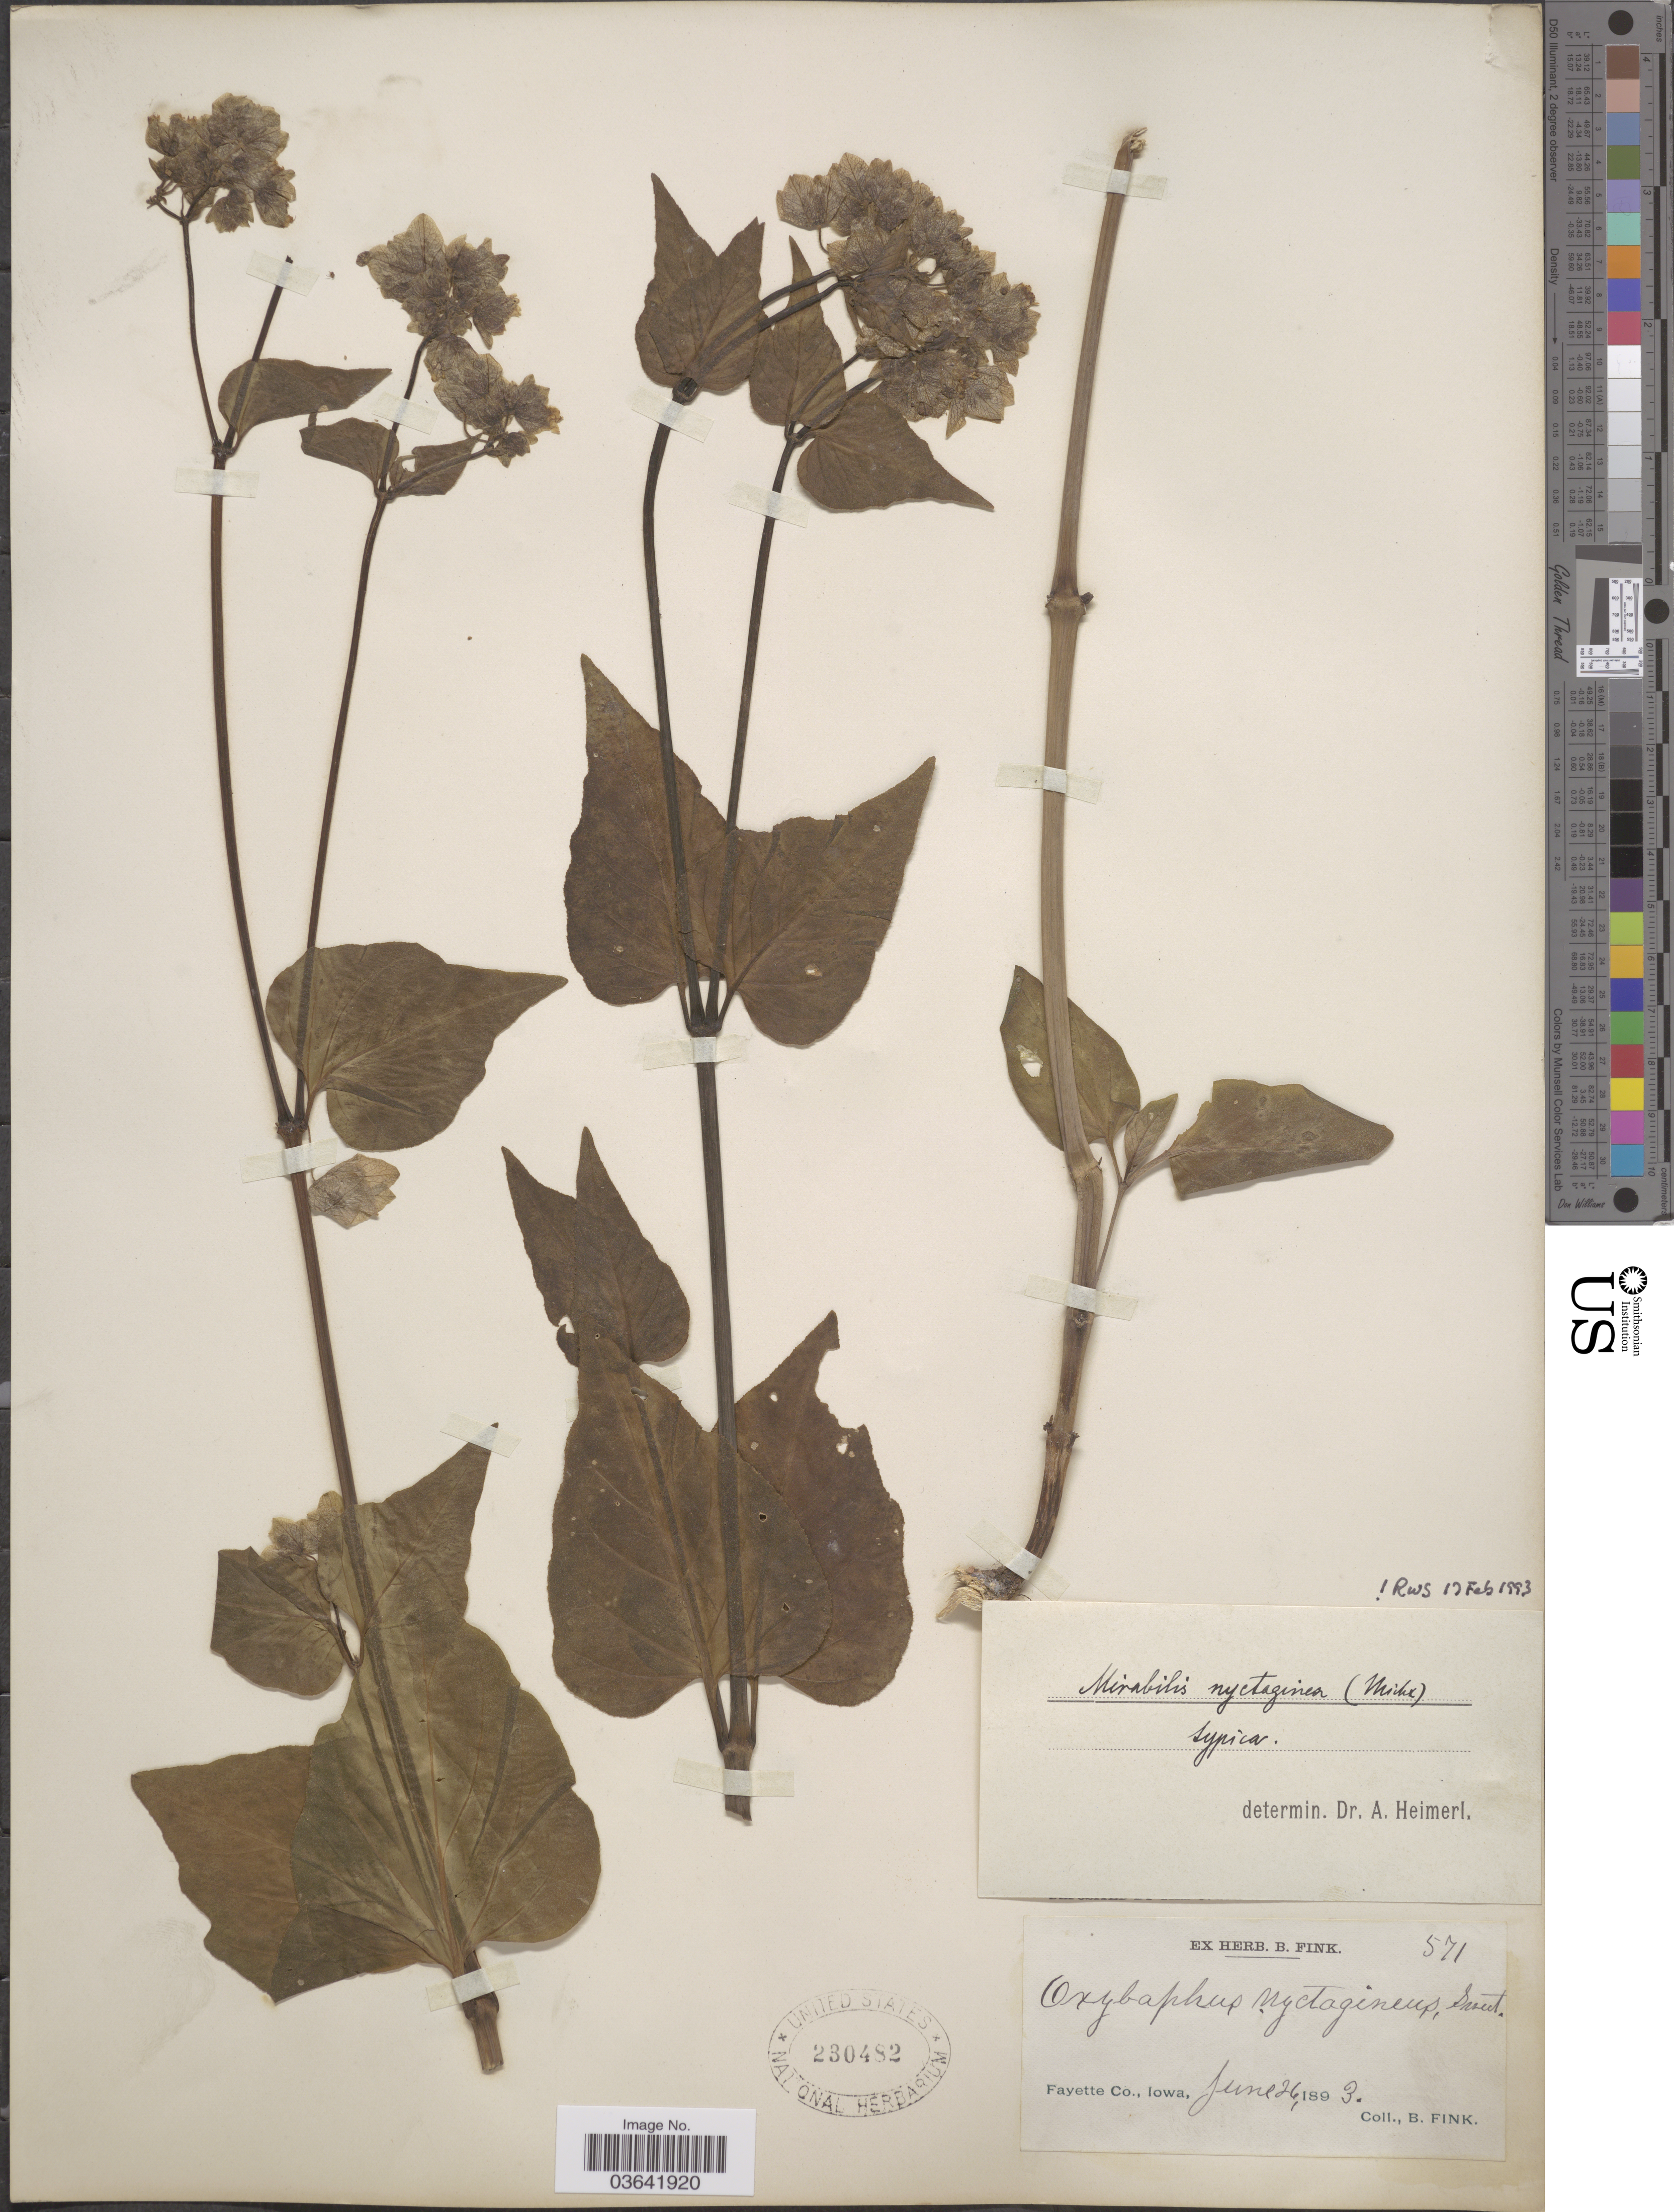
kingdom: Plantae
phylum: Tracheophyta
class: Magnoliopsida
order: Caryophyllales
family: Nyctaginaceae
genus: Mirabilis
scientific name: Mirabilis nyctaginea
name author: (Michx.) MacMill.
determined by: Spellenberg, R.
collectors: B. Fink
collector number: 571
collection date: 1893-06-26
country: United States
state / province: Iowa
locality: Fayette Co.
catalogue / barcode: US 230482